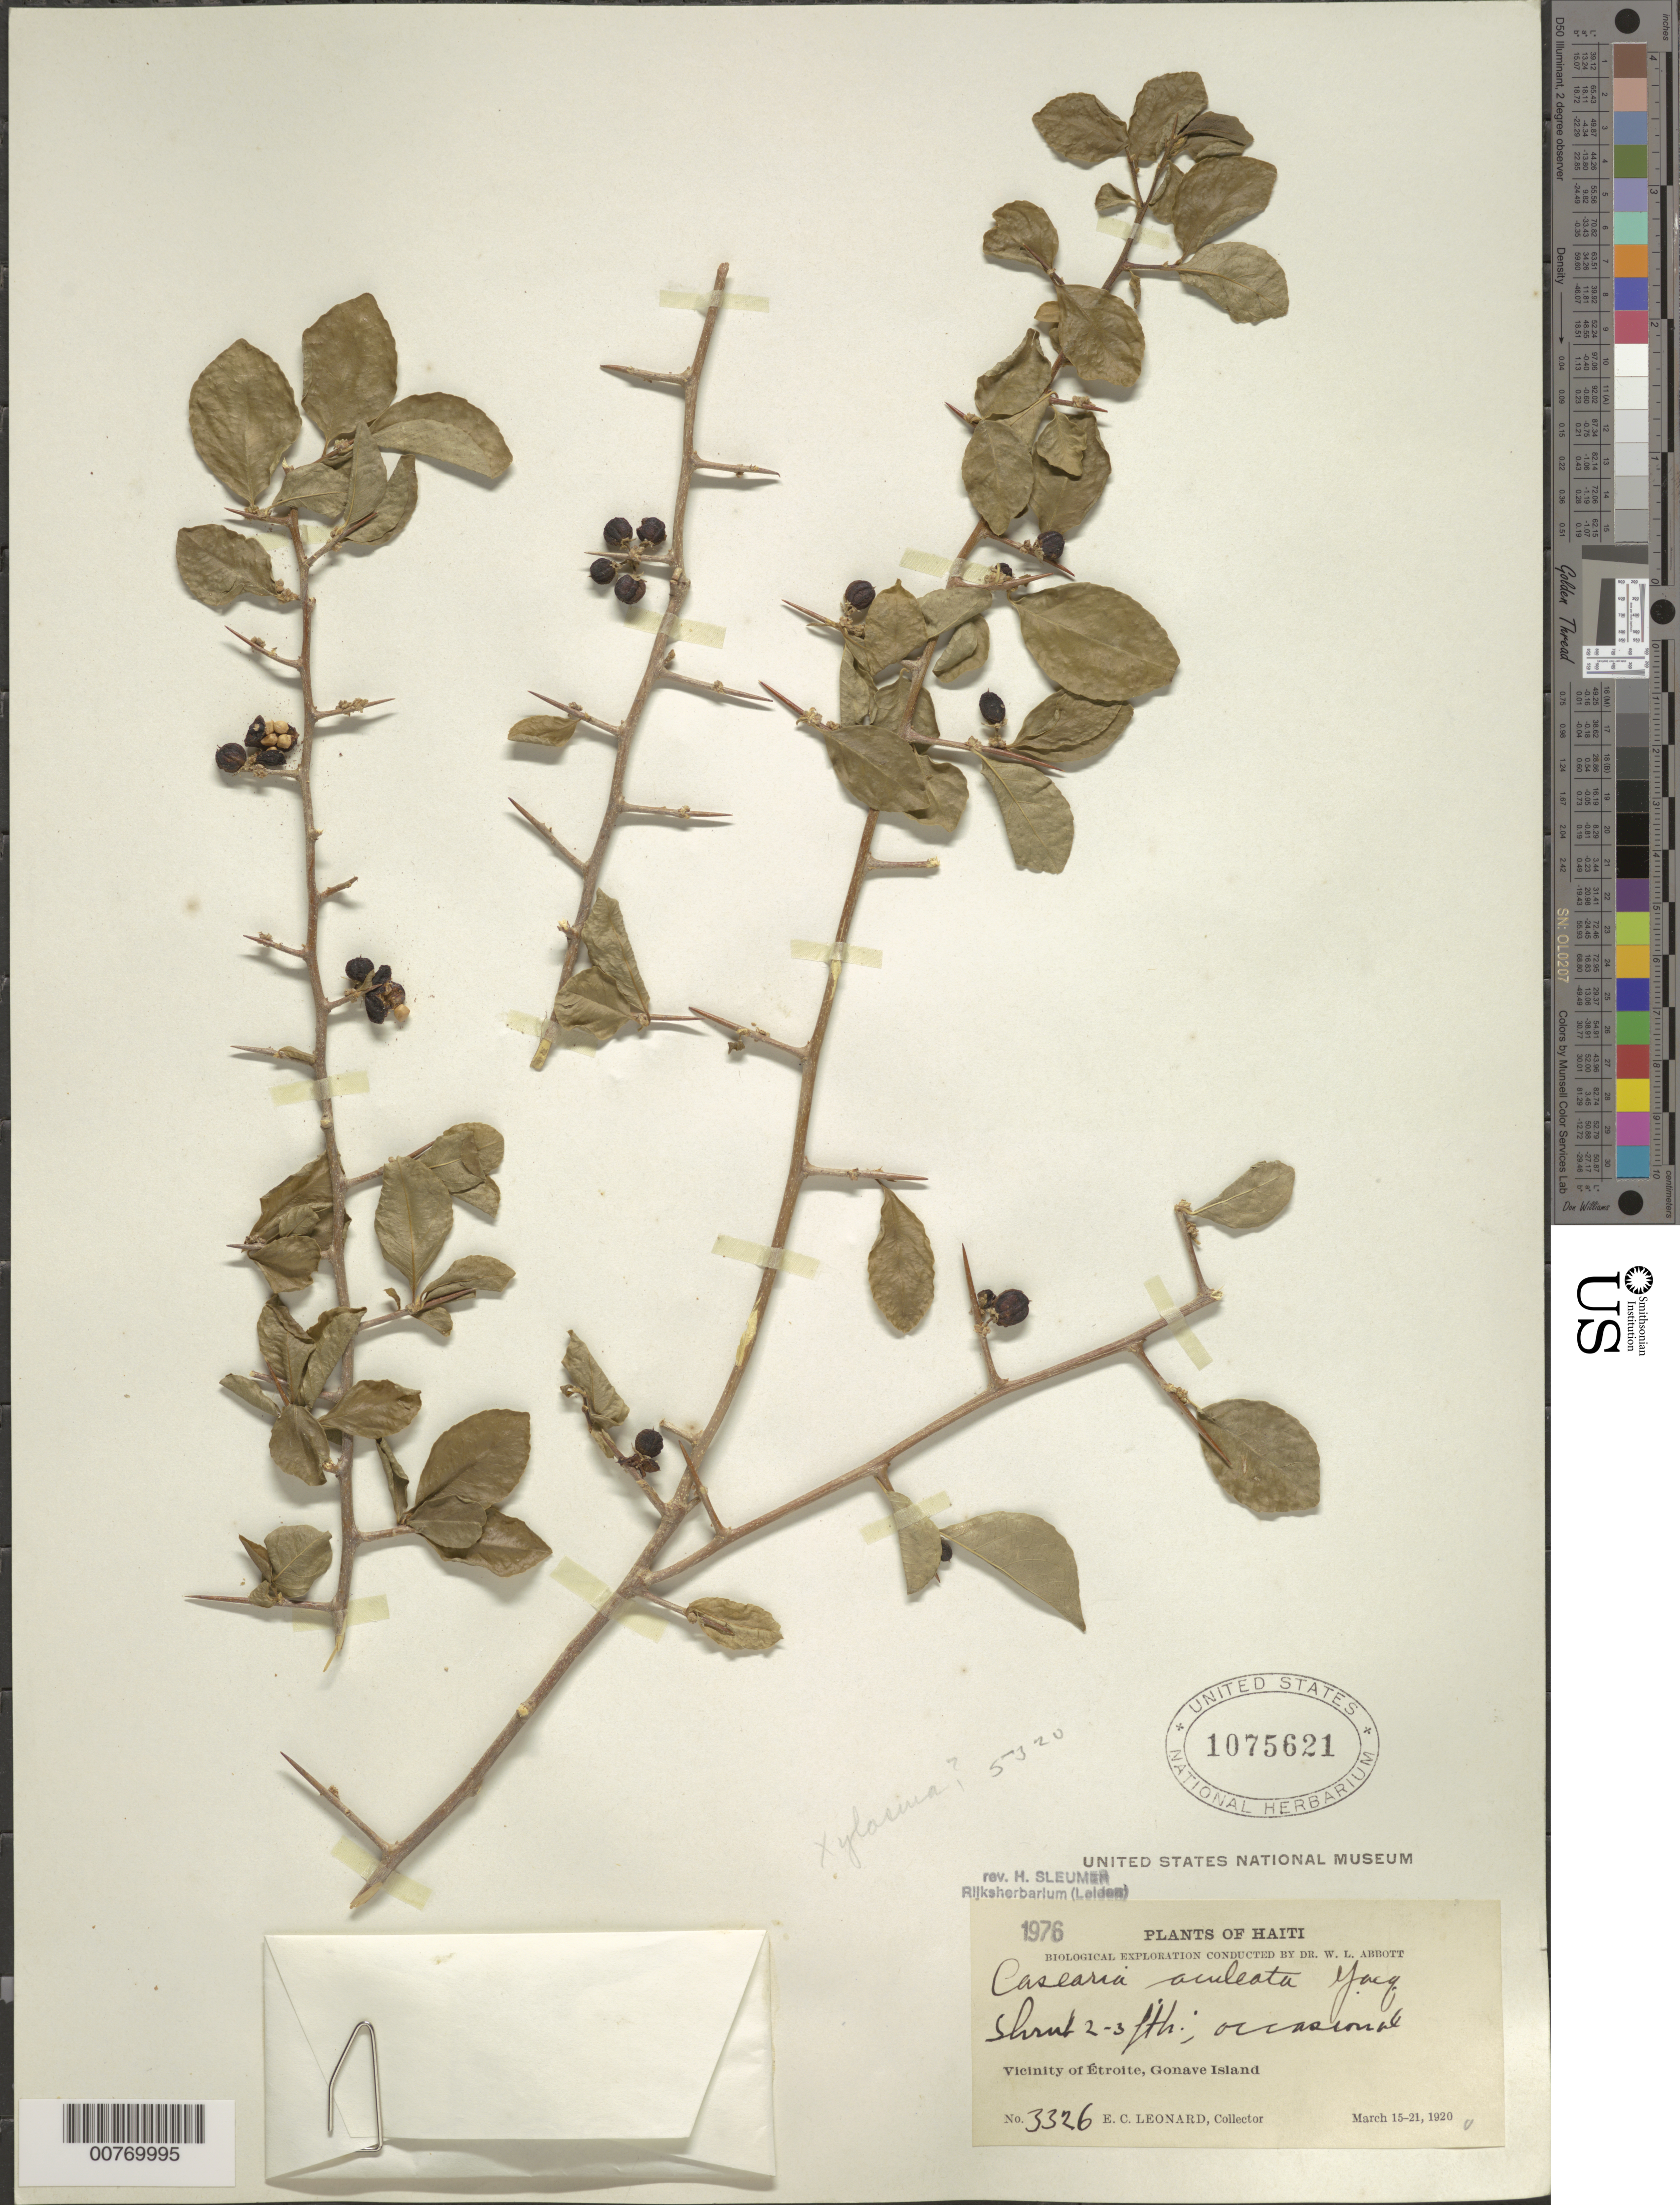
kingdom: Plantae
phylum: Tracheophyta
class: Magnoliopsida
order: Malpighiales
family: Salicaceae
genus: Casearia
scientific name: Casearia aculeata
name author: Jacq.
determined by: Sleumer, H. O.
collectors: E. C. Leonard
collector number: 3326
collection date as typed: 15 Mar 1920 21 Mar 1920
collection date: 1920-03-15/1920-03-21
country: Haiti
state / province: Ouest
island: Hispaniola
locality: Vicinity of Étroite, Gonave Island.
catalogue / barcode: US 1075621